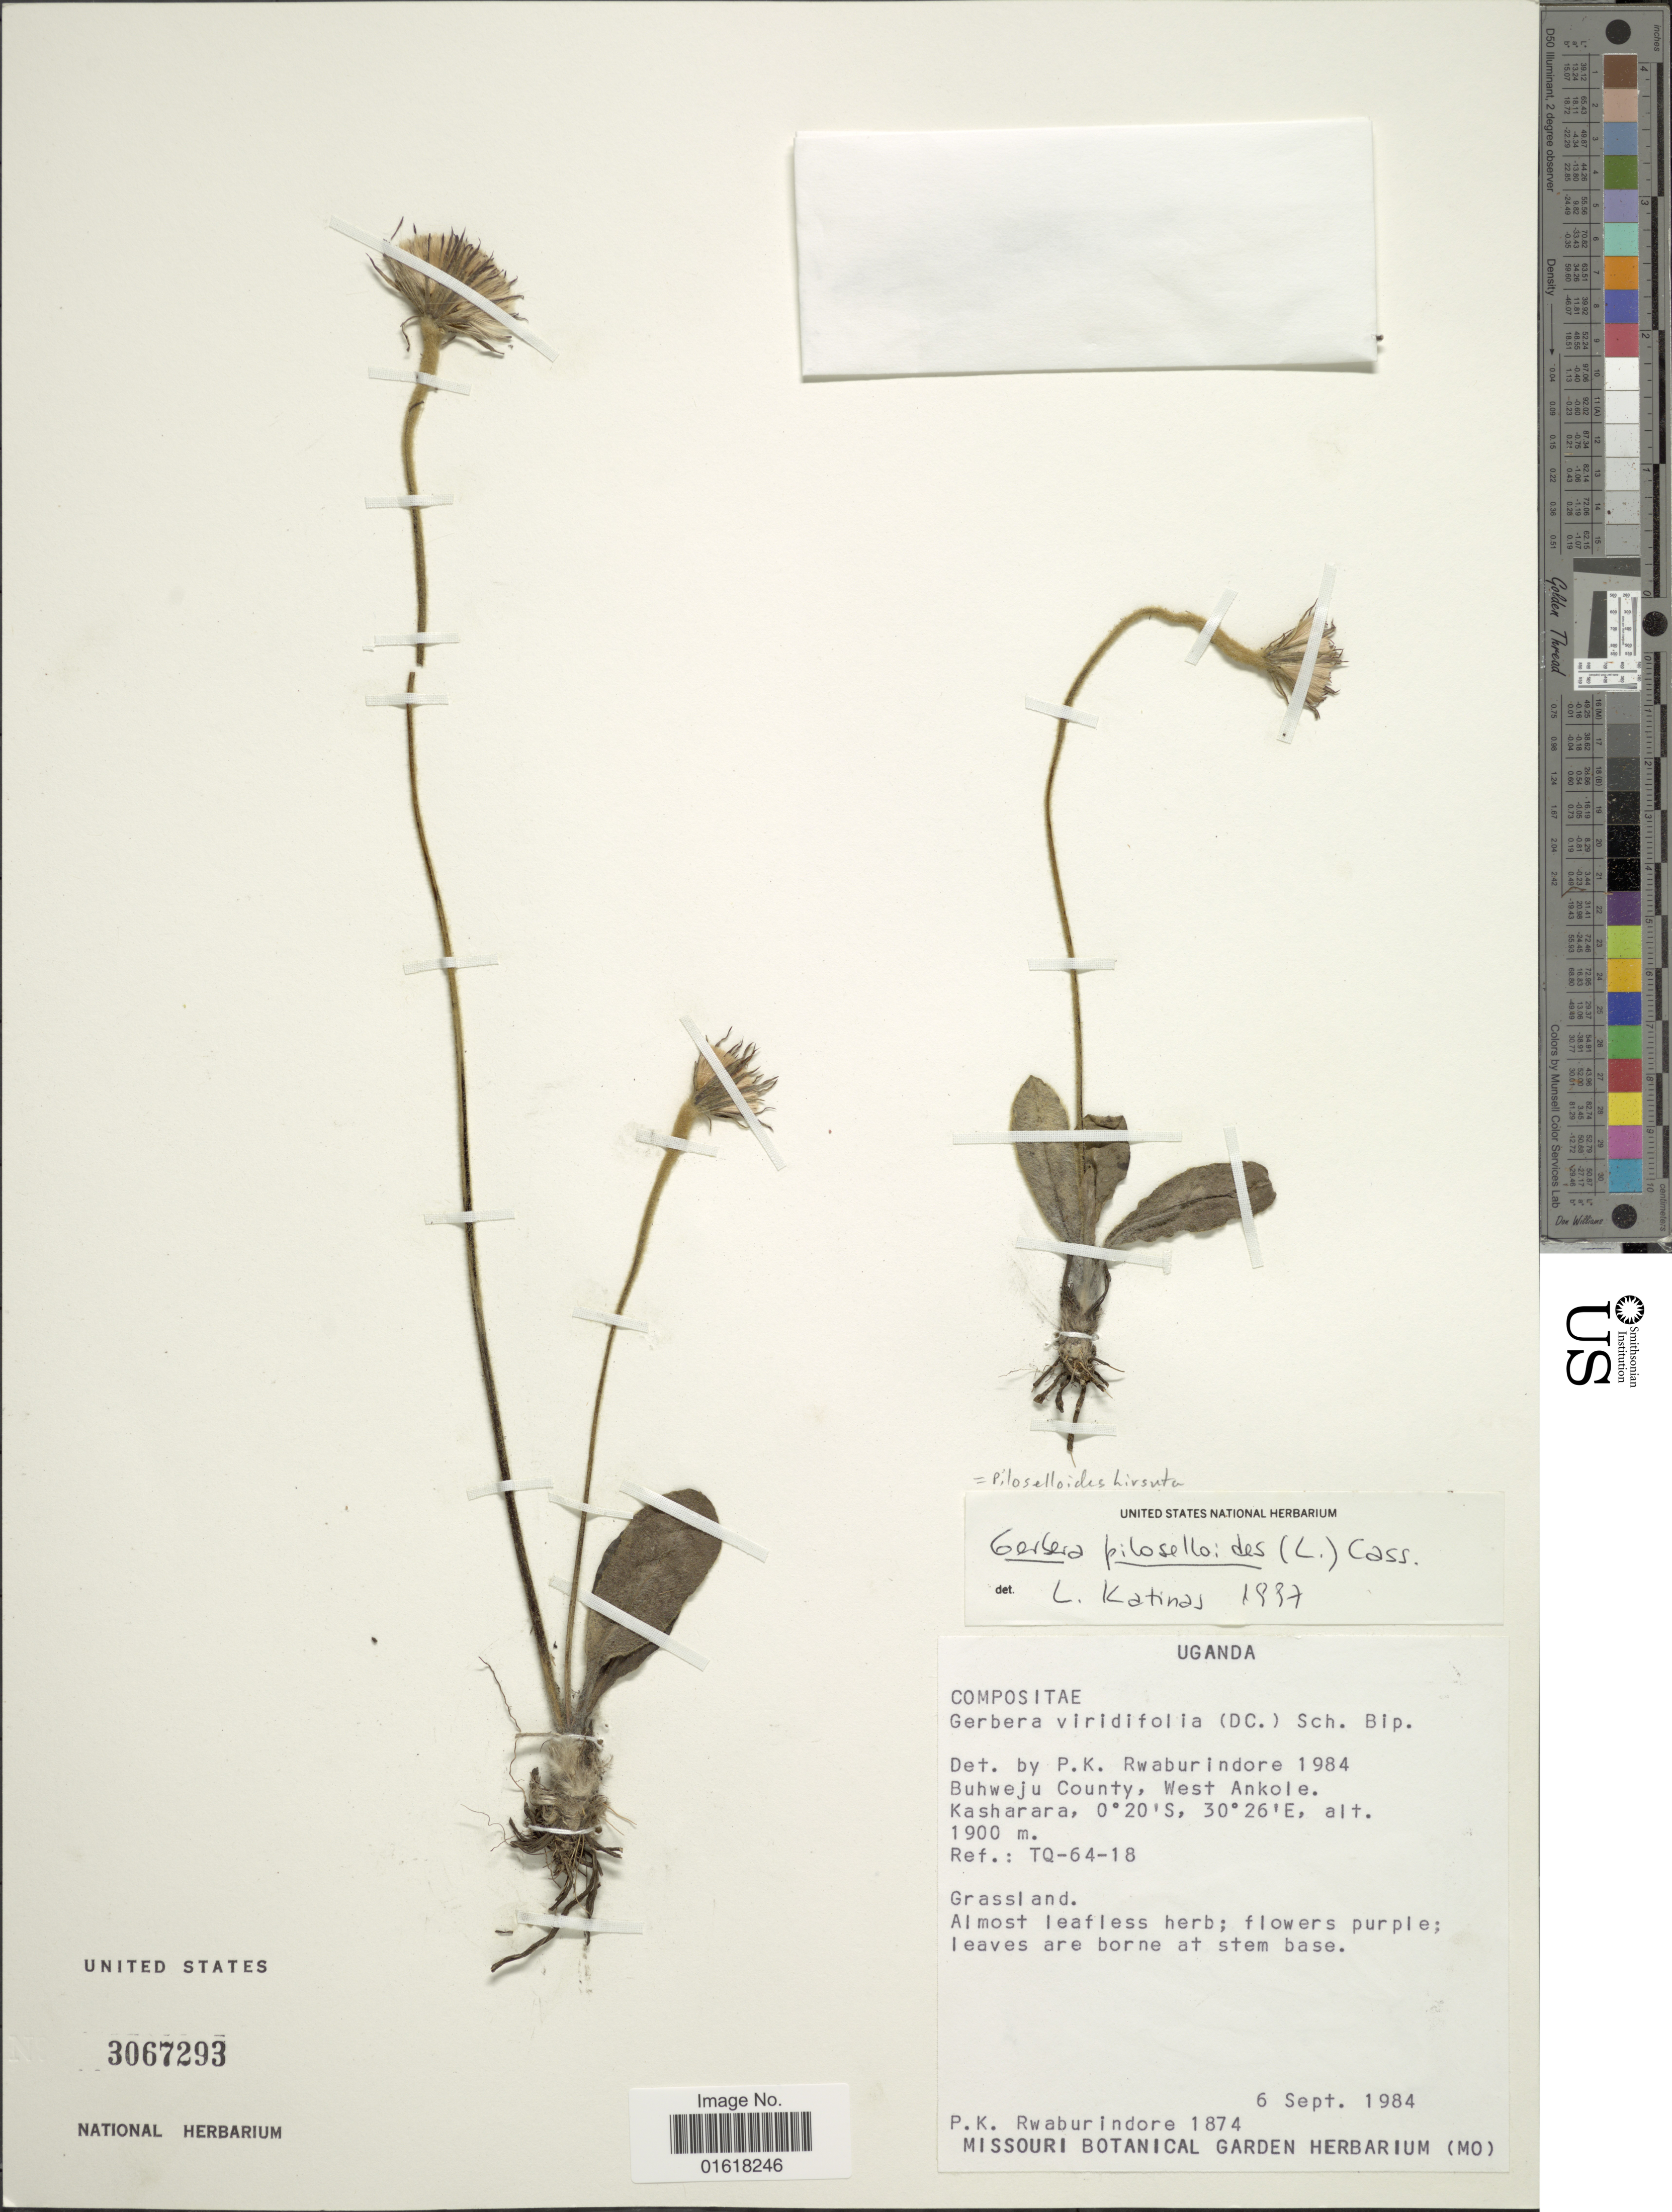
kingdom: Plantae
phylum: Tracheophyta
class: Magnoliopsida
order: Asterales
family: Asteraceae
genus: Piloselloides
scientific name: Piloselloides hirsuta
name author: (Forssk.) C. Jeffrey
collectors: P. Rwaburindore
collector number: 1874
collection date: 1984-09-06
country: Uganda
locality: Buhweju County, West Ankole. Kasharara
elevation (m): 1900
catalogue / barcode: US 3067293